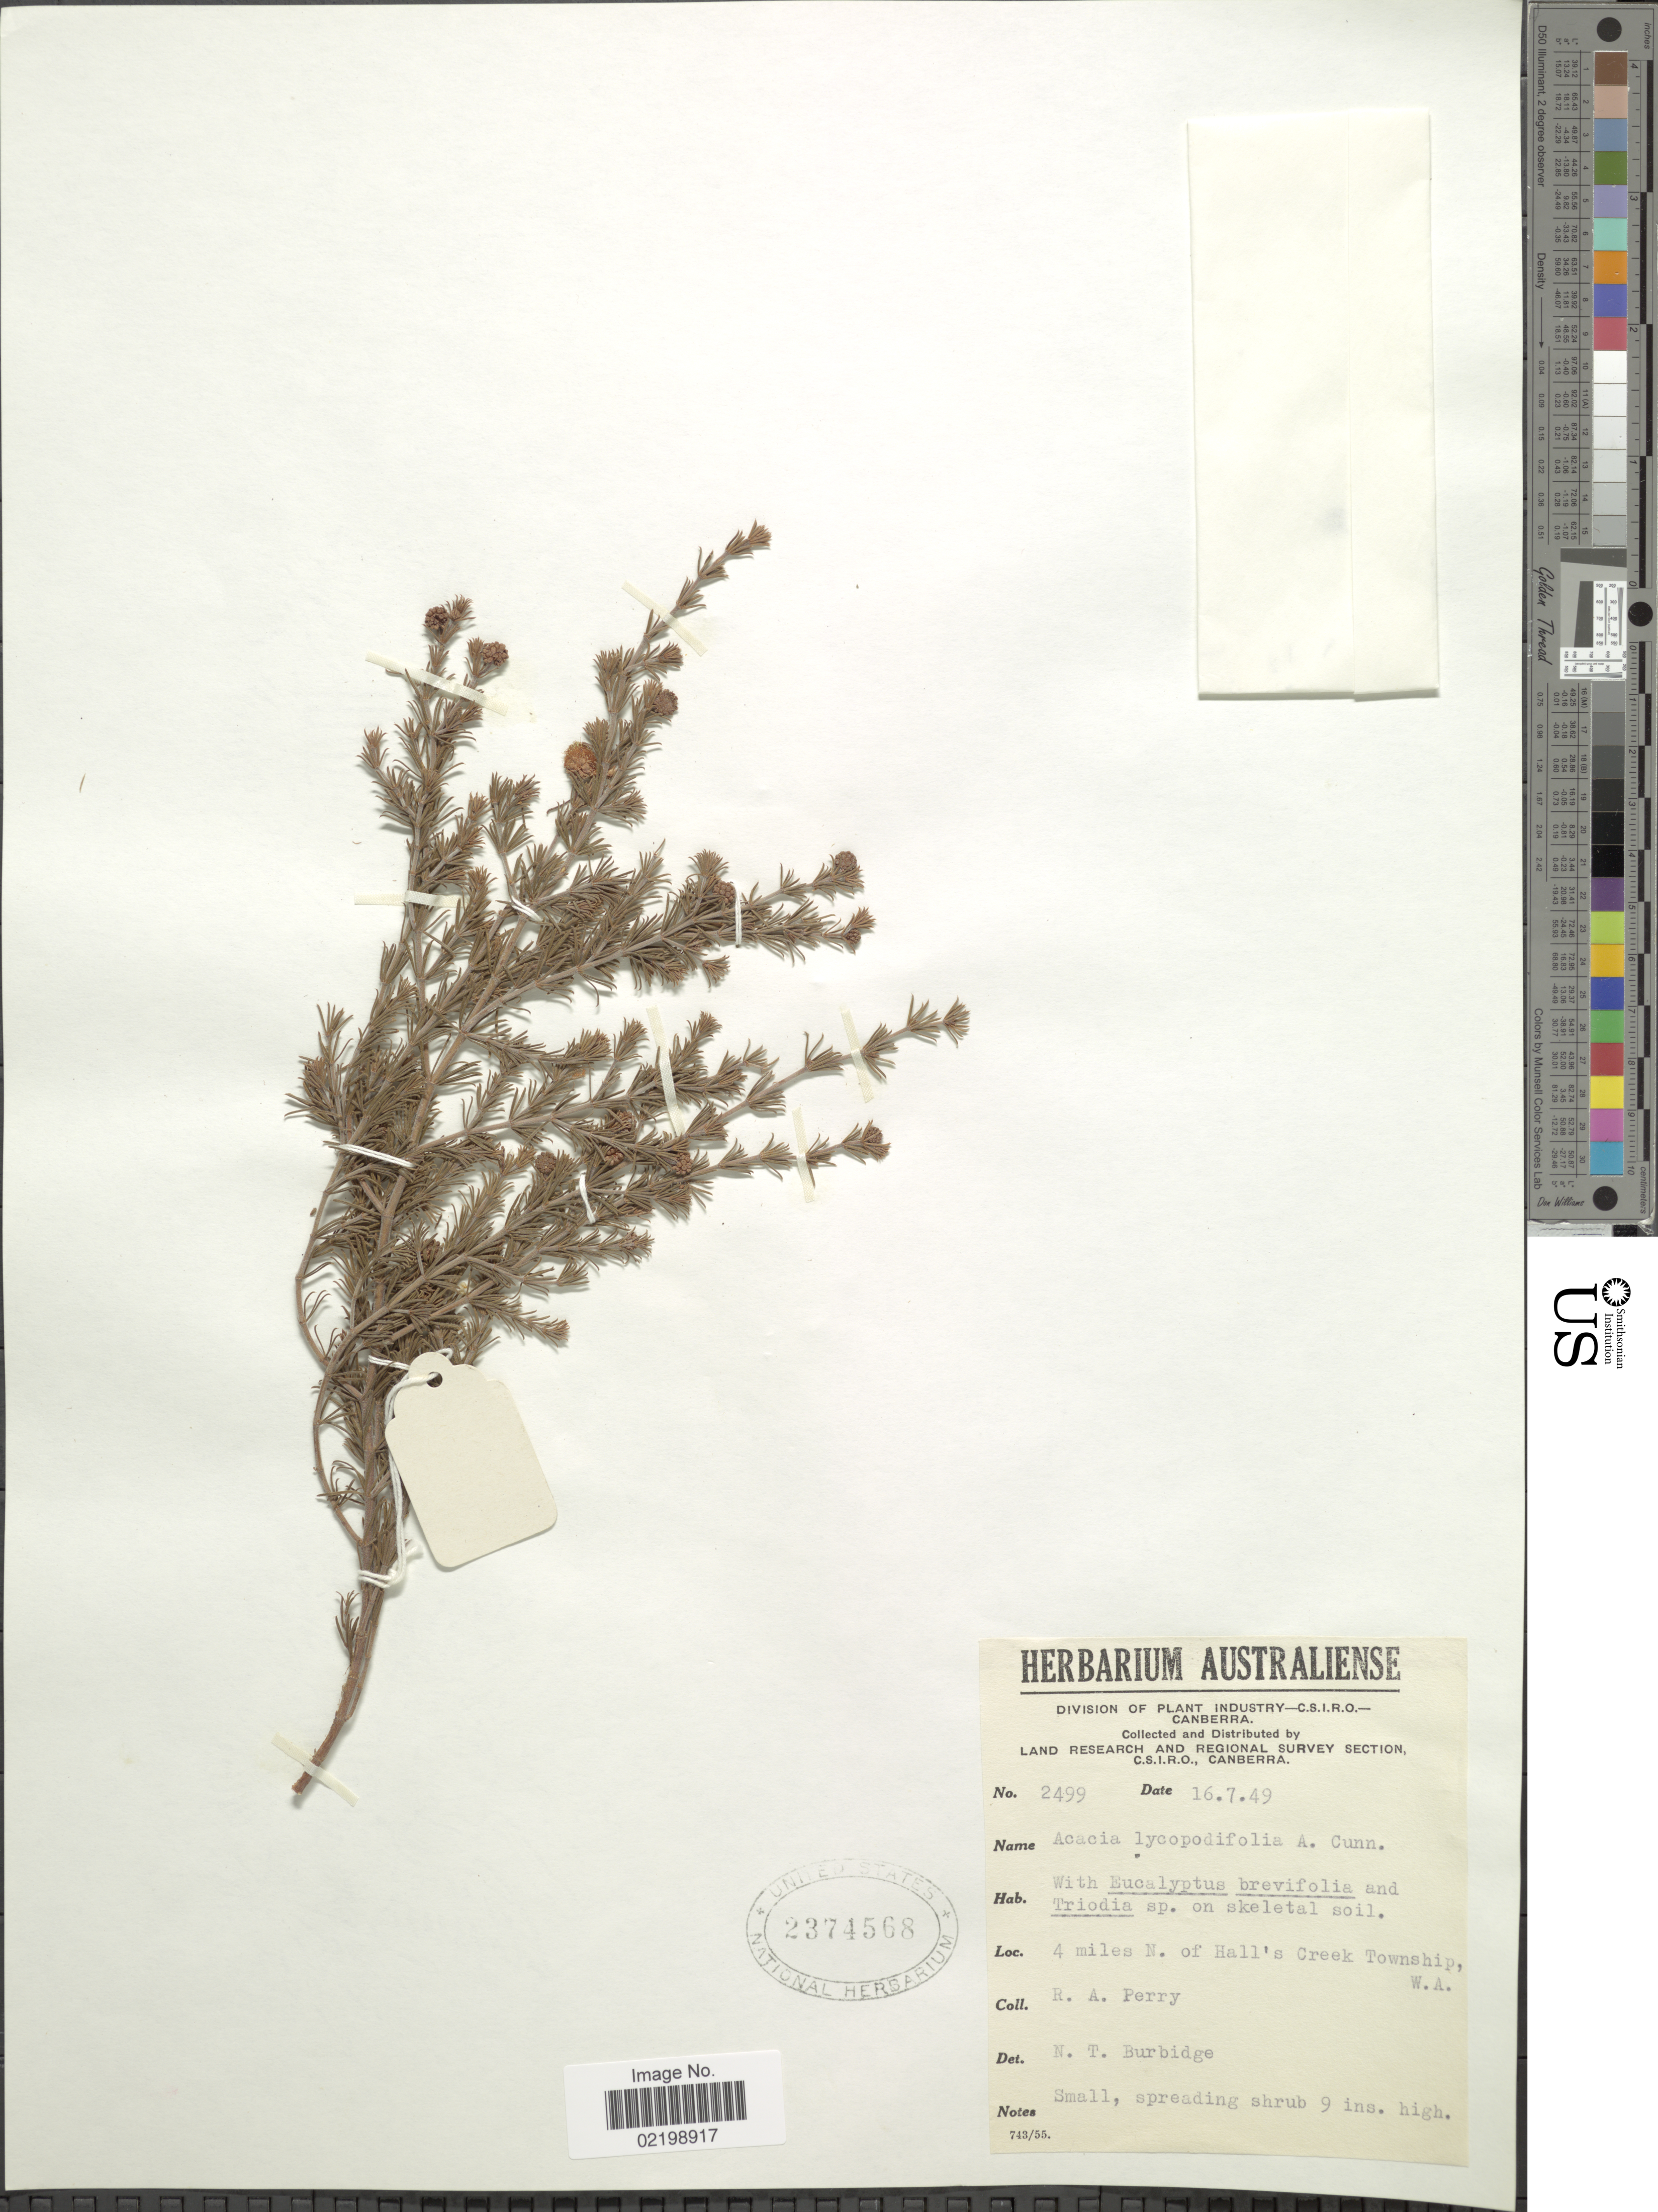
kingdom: Plantae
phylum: Tracheophyta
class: Magnoliopsida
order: Fabales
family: Fabaceae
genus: Acacia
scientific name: Acacia lycopodifolia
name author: Hook.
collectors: Perry, R. A.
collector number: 2499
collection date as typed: Transcribed d/m/y: 16/7/49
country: Australia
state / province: Western Australia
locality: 4 miles N. of Hall's Creek Township, W. A.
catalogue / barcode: US 2374568